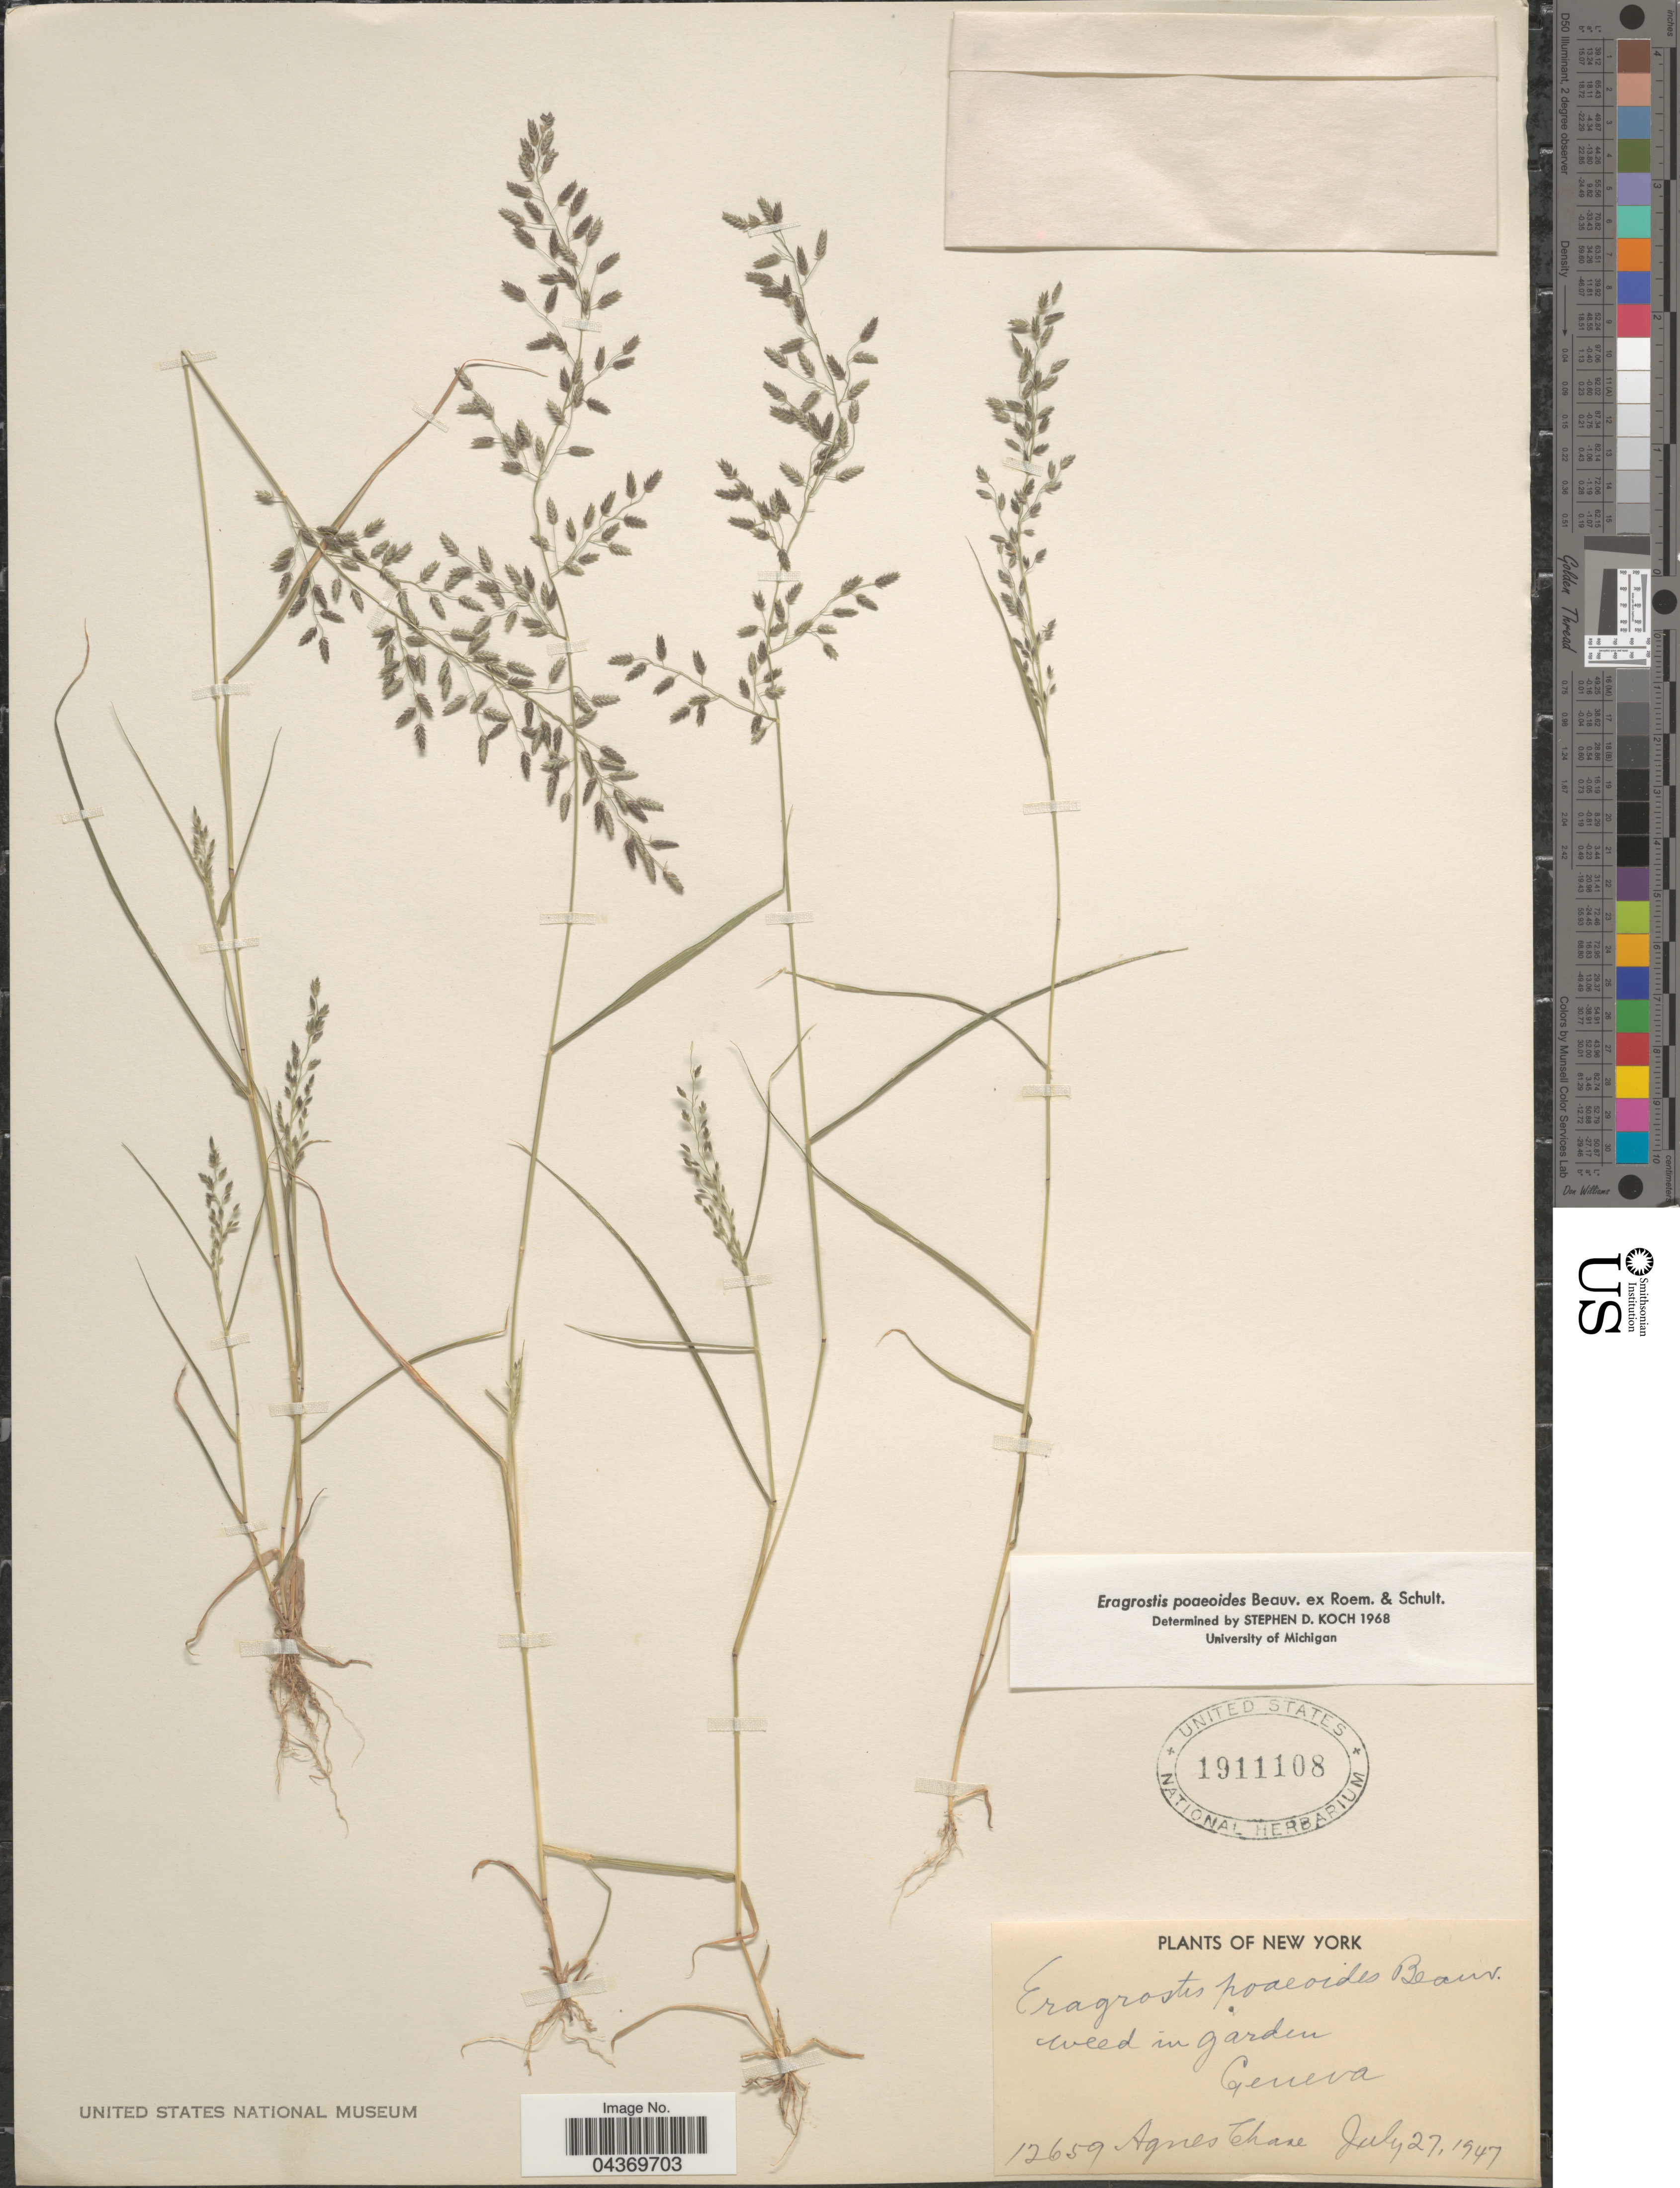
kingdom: Plantae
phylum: Tracheophyta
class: Liliopsida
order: Poales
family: Poaceae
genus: Eragrostis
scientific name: Eragrostis minor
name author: Host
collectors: A. Chase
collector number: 12659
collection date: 1947-07-27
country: United States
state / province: New York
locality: Weed in garden. Geneva.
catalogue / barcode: US 1911108